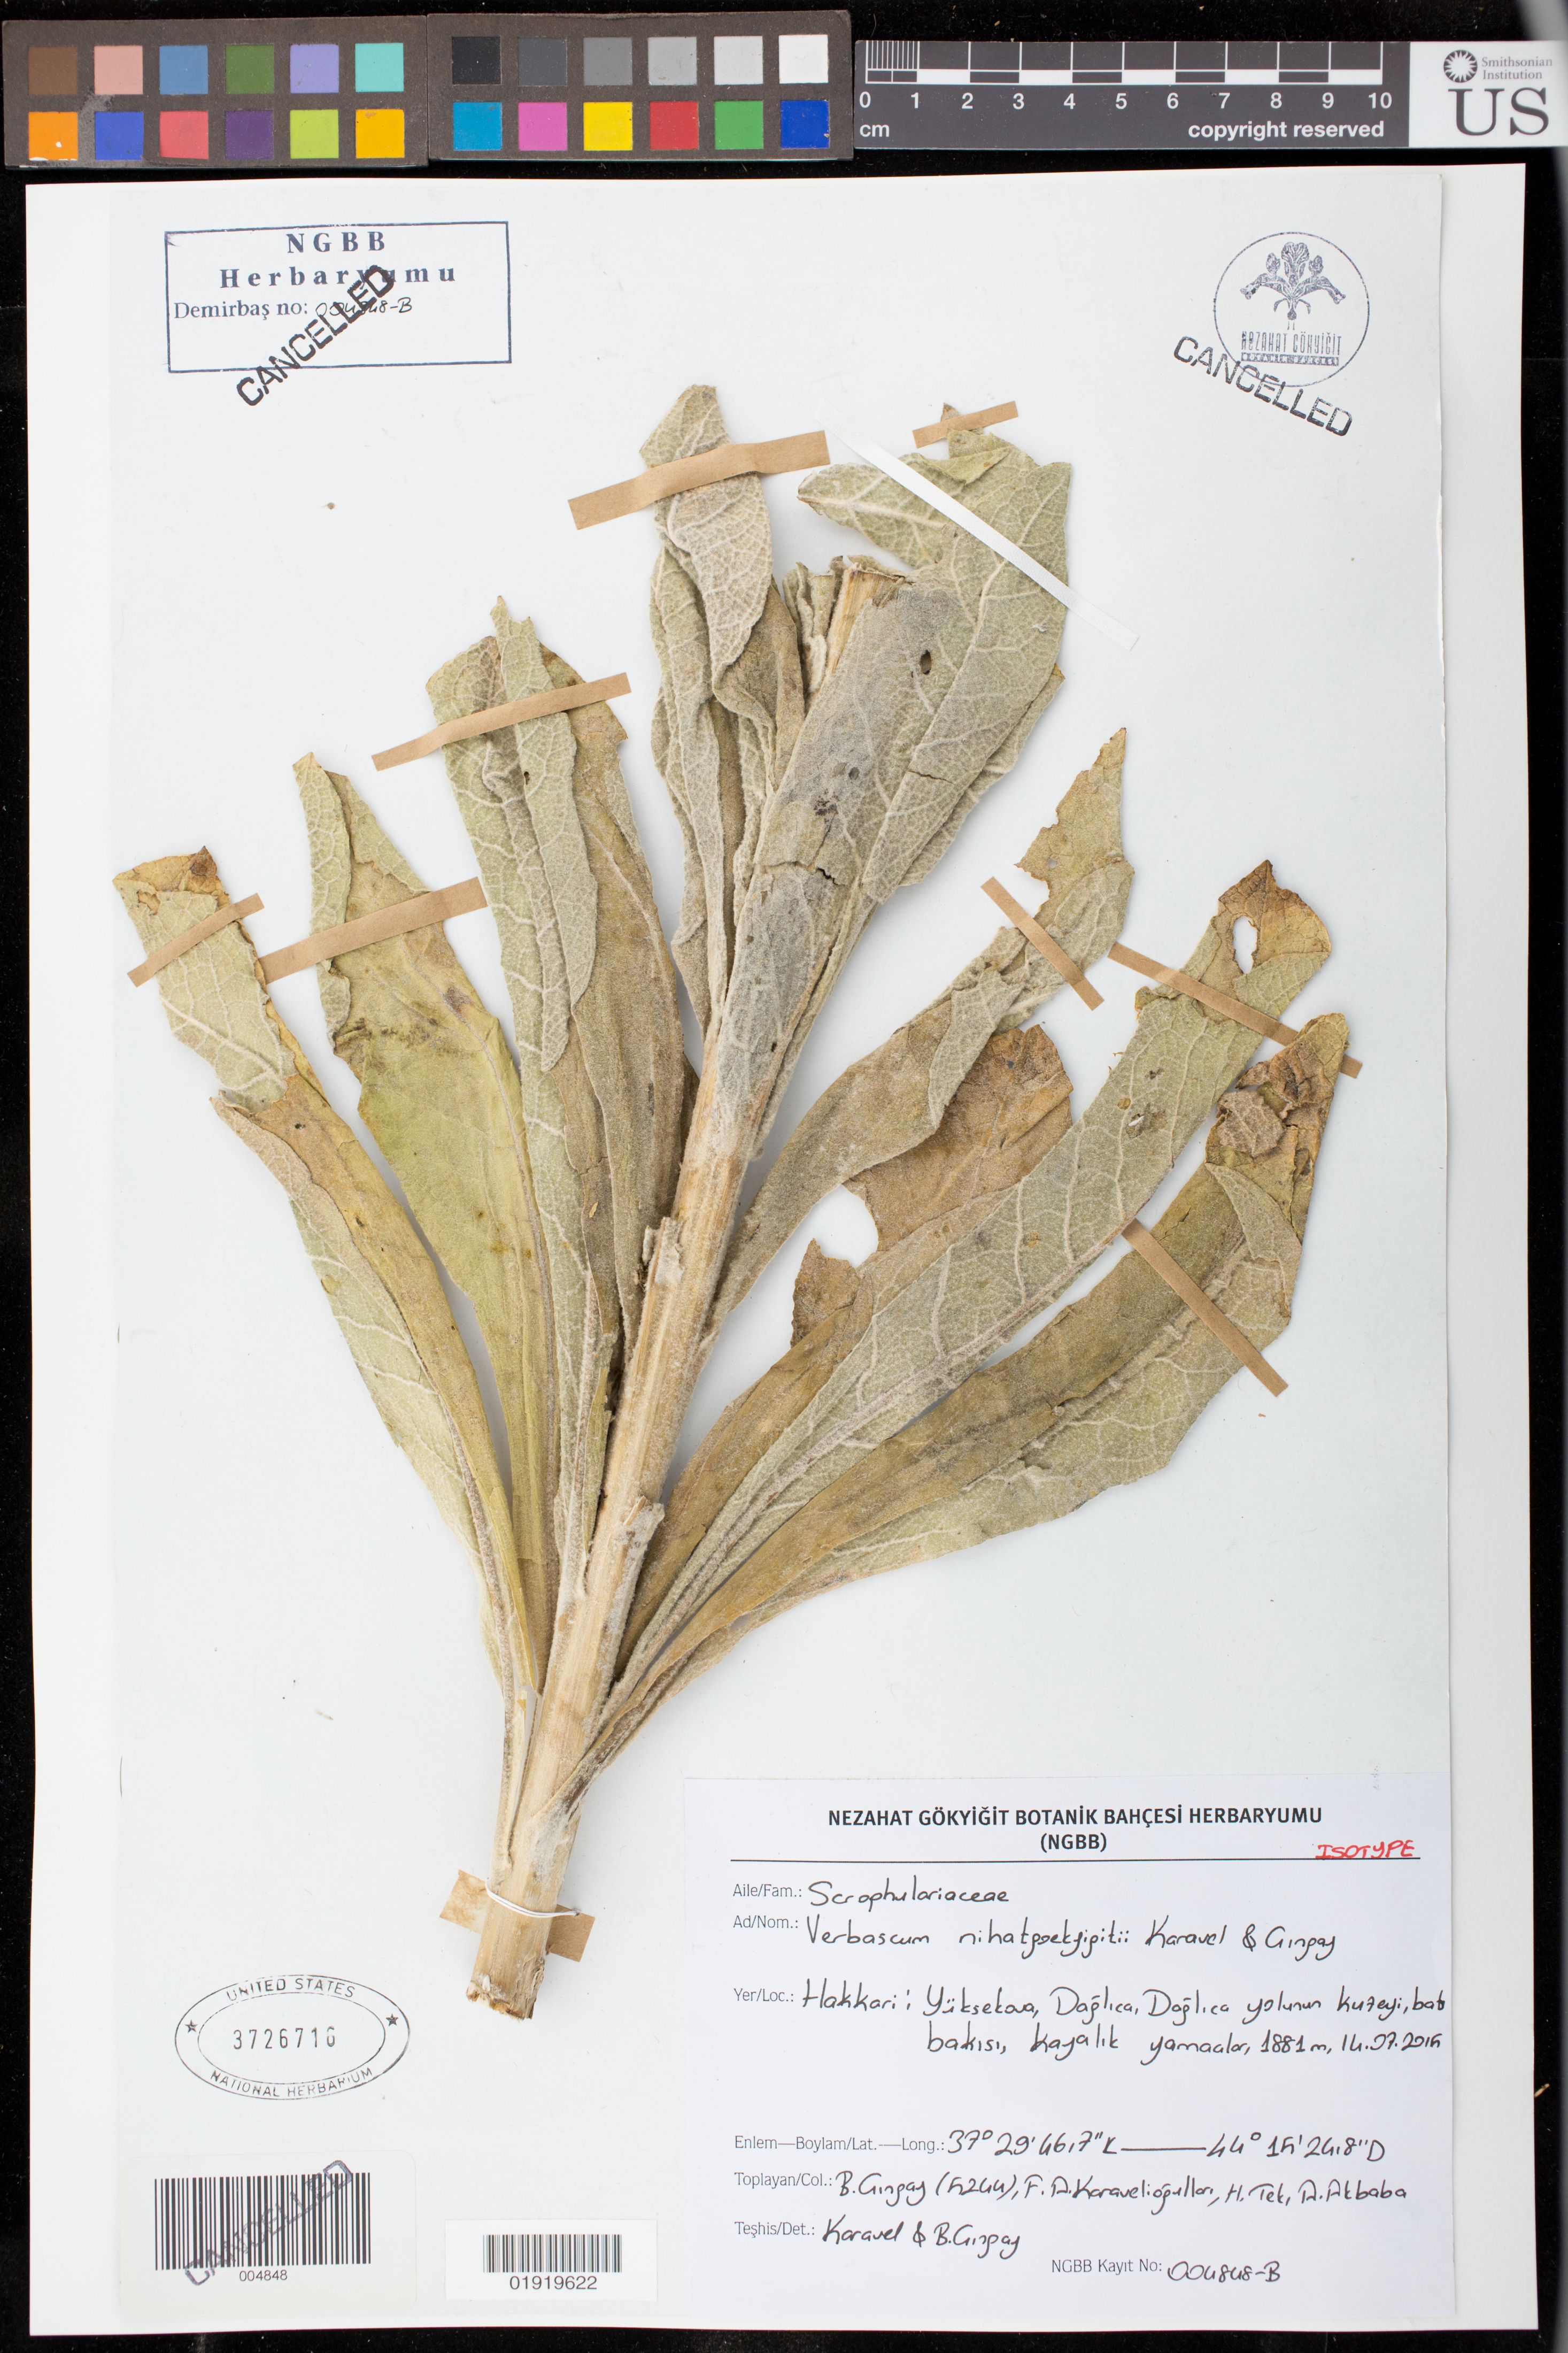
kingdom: Plantae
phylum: Tracheophyta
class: Magnoliopsida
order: Lamiales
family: Scrophulariaceae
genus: Verbascum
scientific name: Verbascum nihatgoekyigitii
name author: Karavel. & Çıngay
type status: Isotype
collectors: B. Çıngay et al.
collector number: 4848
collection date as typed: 14. 07. 2015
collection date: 2015-07-14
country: Turkey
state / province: Hakkari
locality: Hakkâri: Yüksekova, Dağlıca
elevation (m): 1881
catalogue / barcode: US 3726716